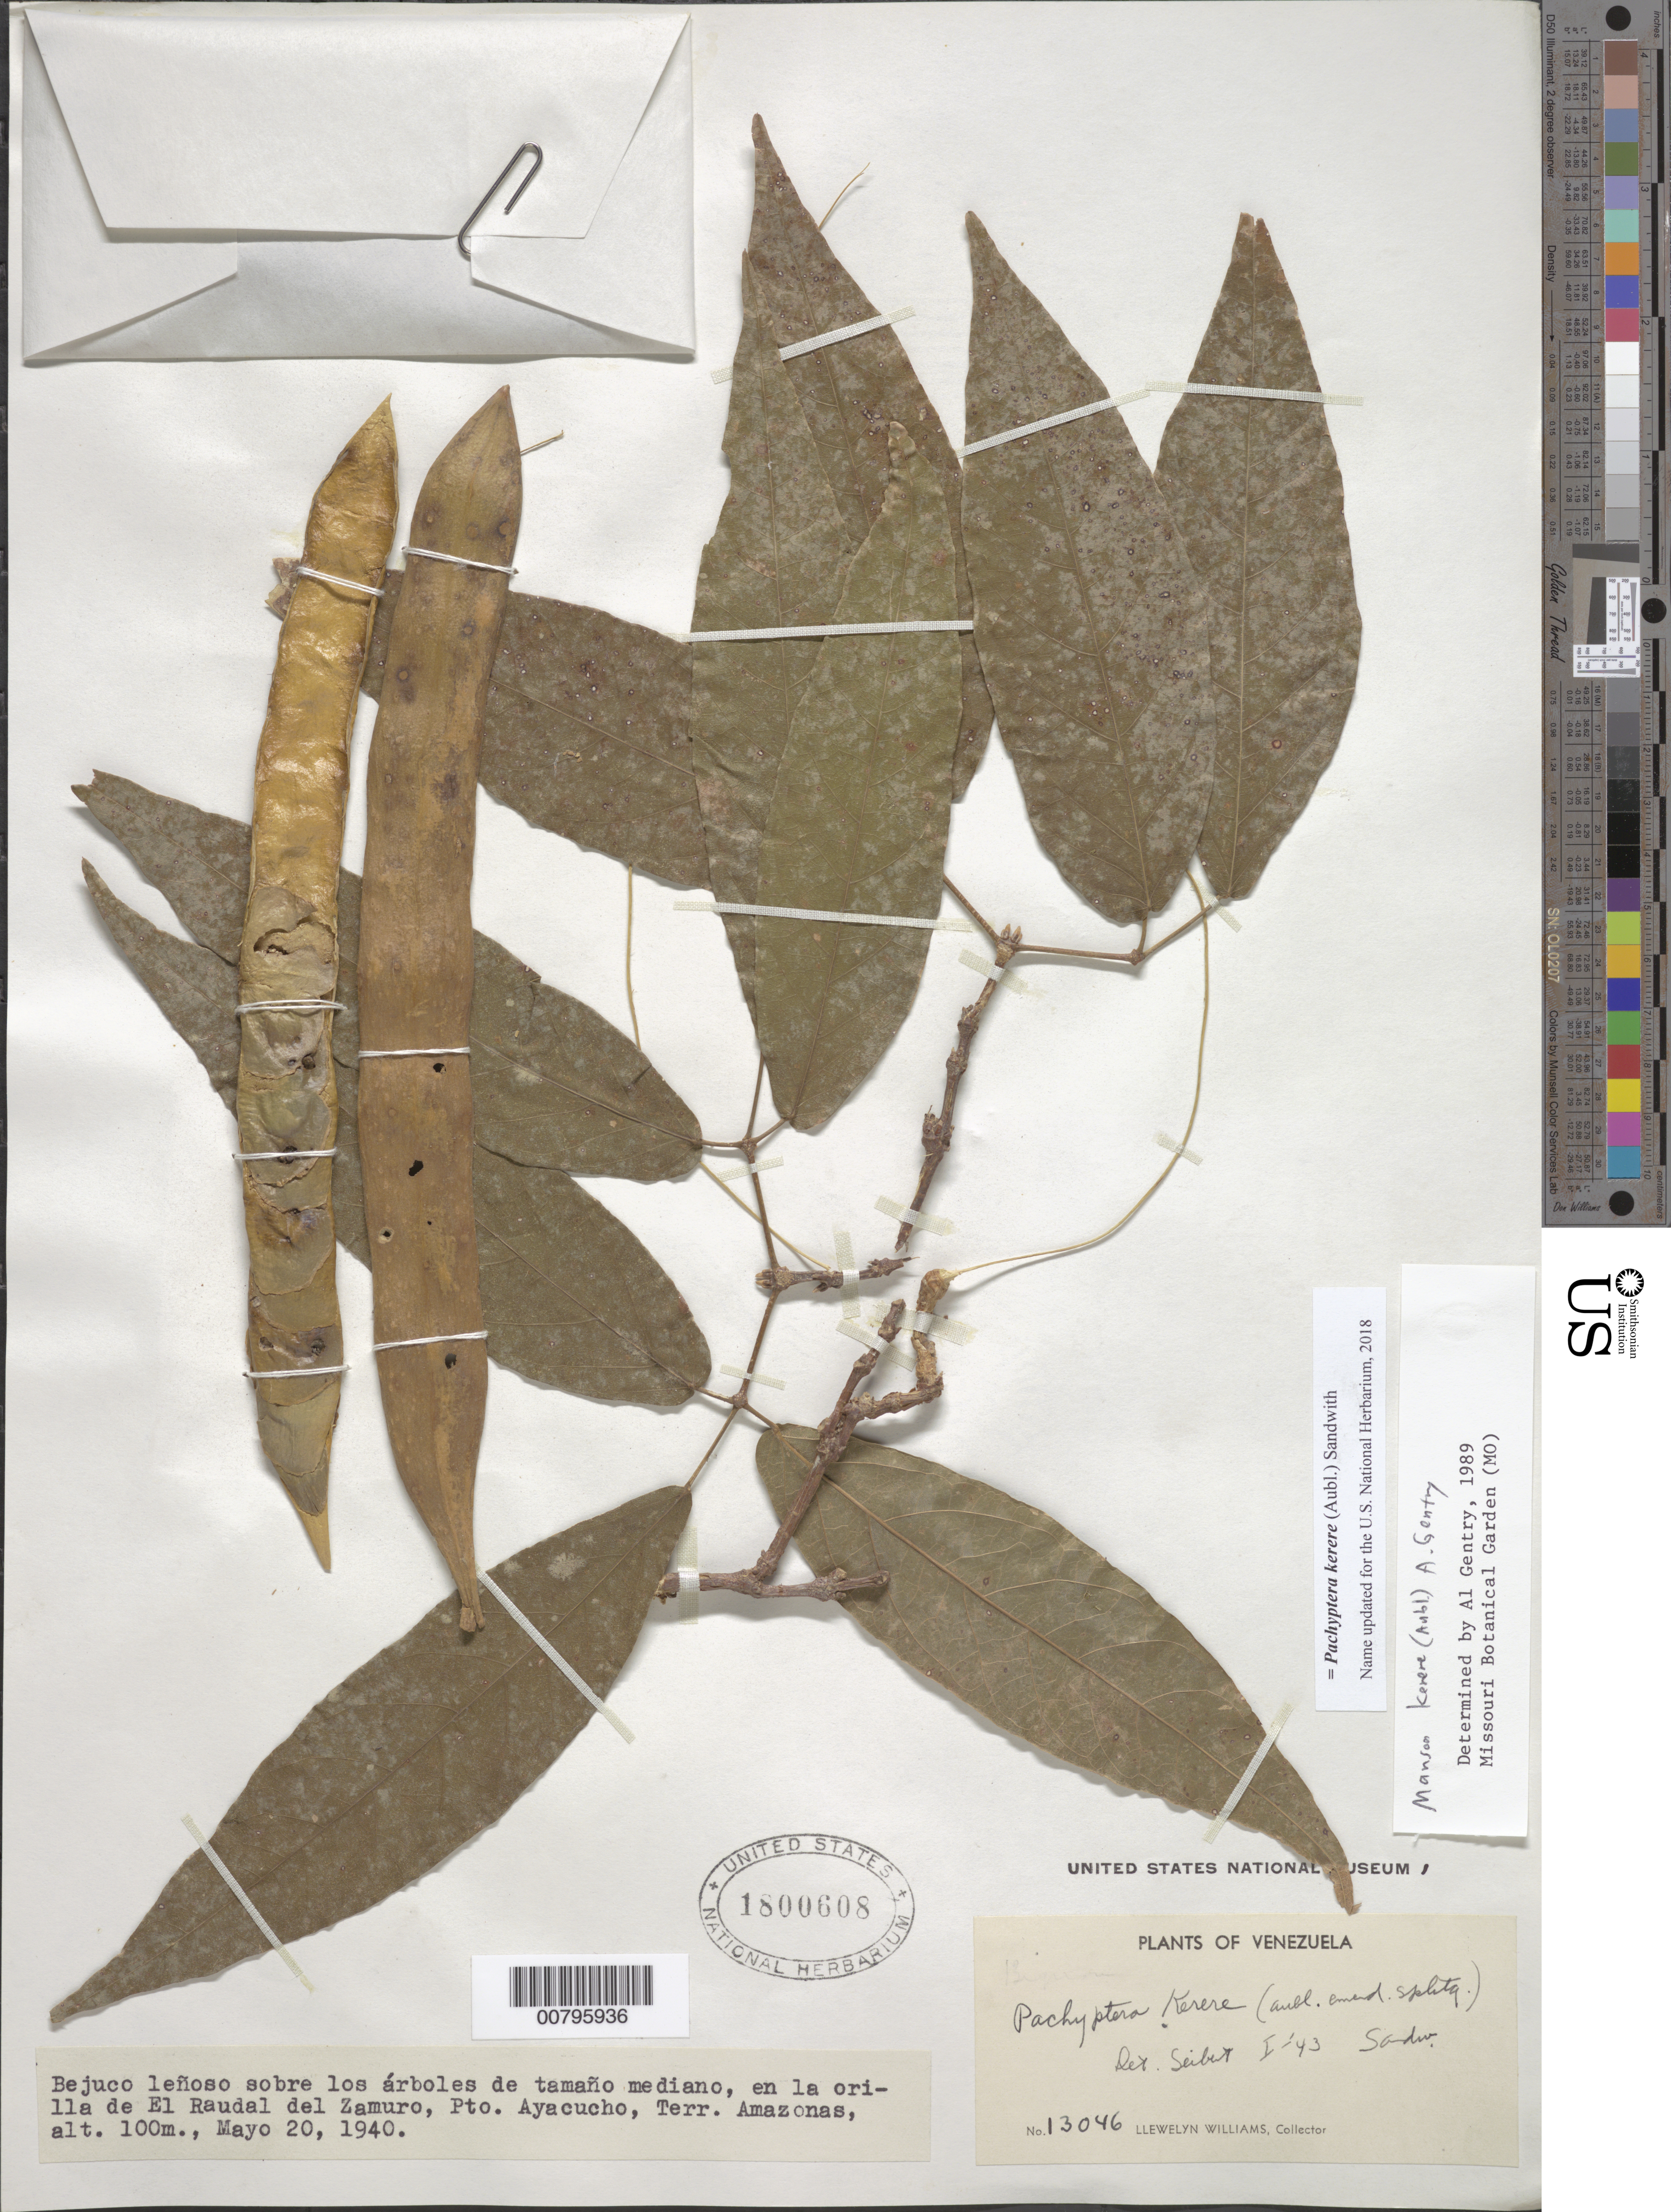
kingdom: Plantae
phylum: Tracheophyta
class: Magnoliopsida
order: Lamiales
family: Bignoniaceae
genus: Pachyptera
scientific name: Pachyptera kerere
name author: (Aubl.) Sandwith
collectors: Ll. Williams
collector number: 13046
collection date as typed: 20-May-40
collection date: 1940-05-20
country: Venezuela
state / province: Amazonas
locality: Puerto Ayacucho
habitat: En las orillas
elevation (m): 100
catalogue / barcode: US 1800608